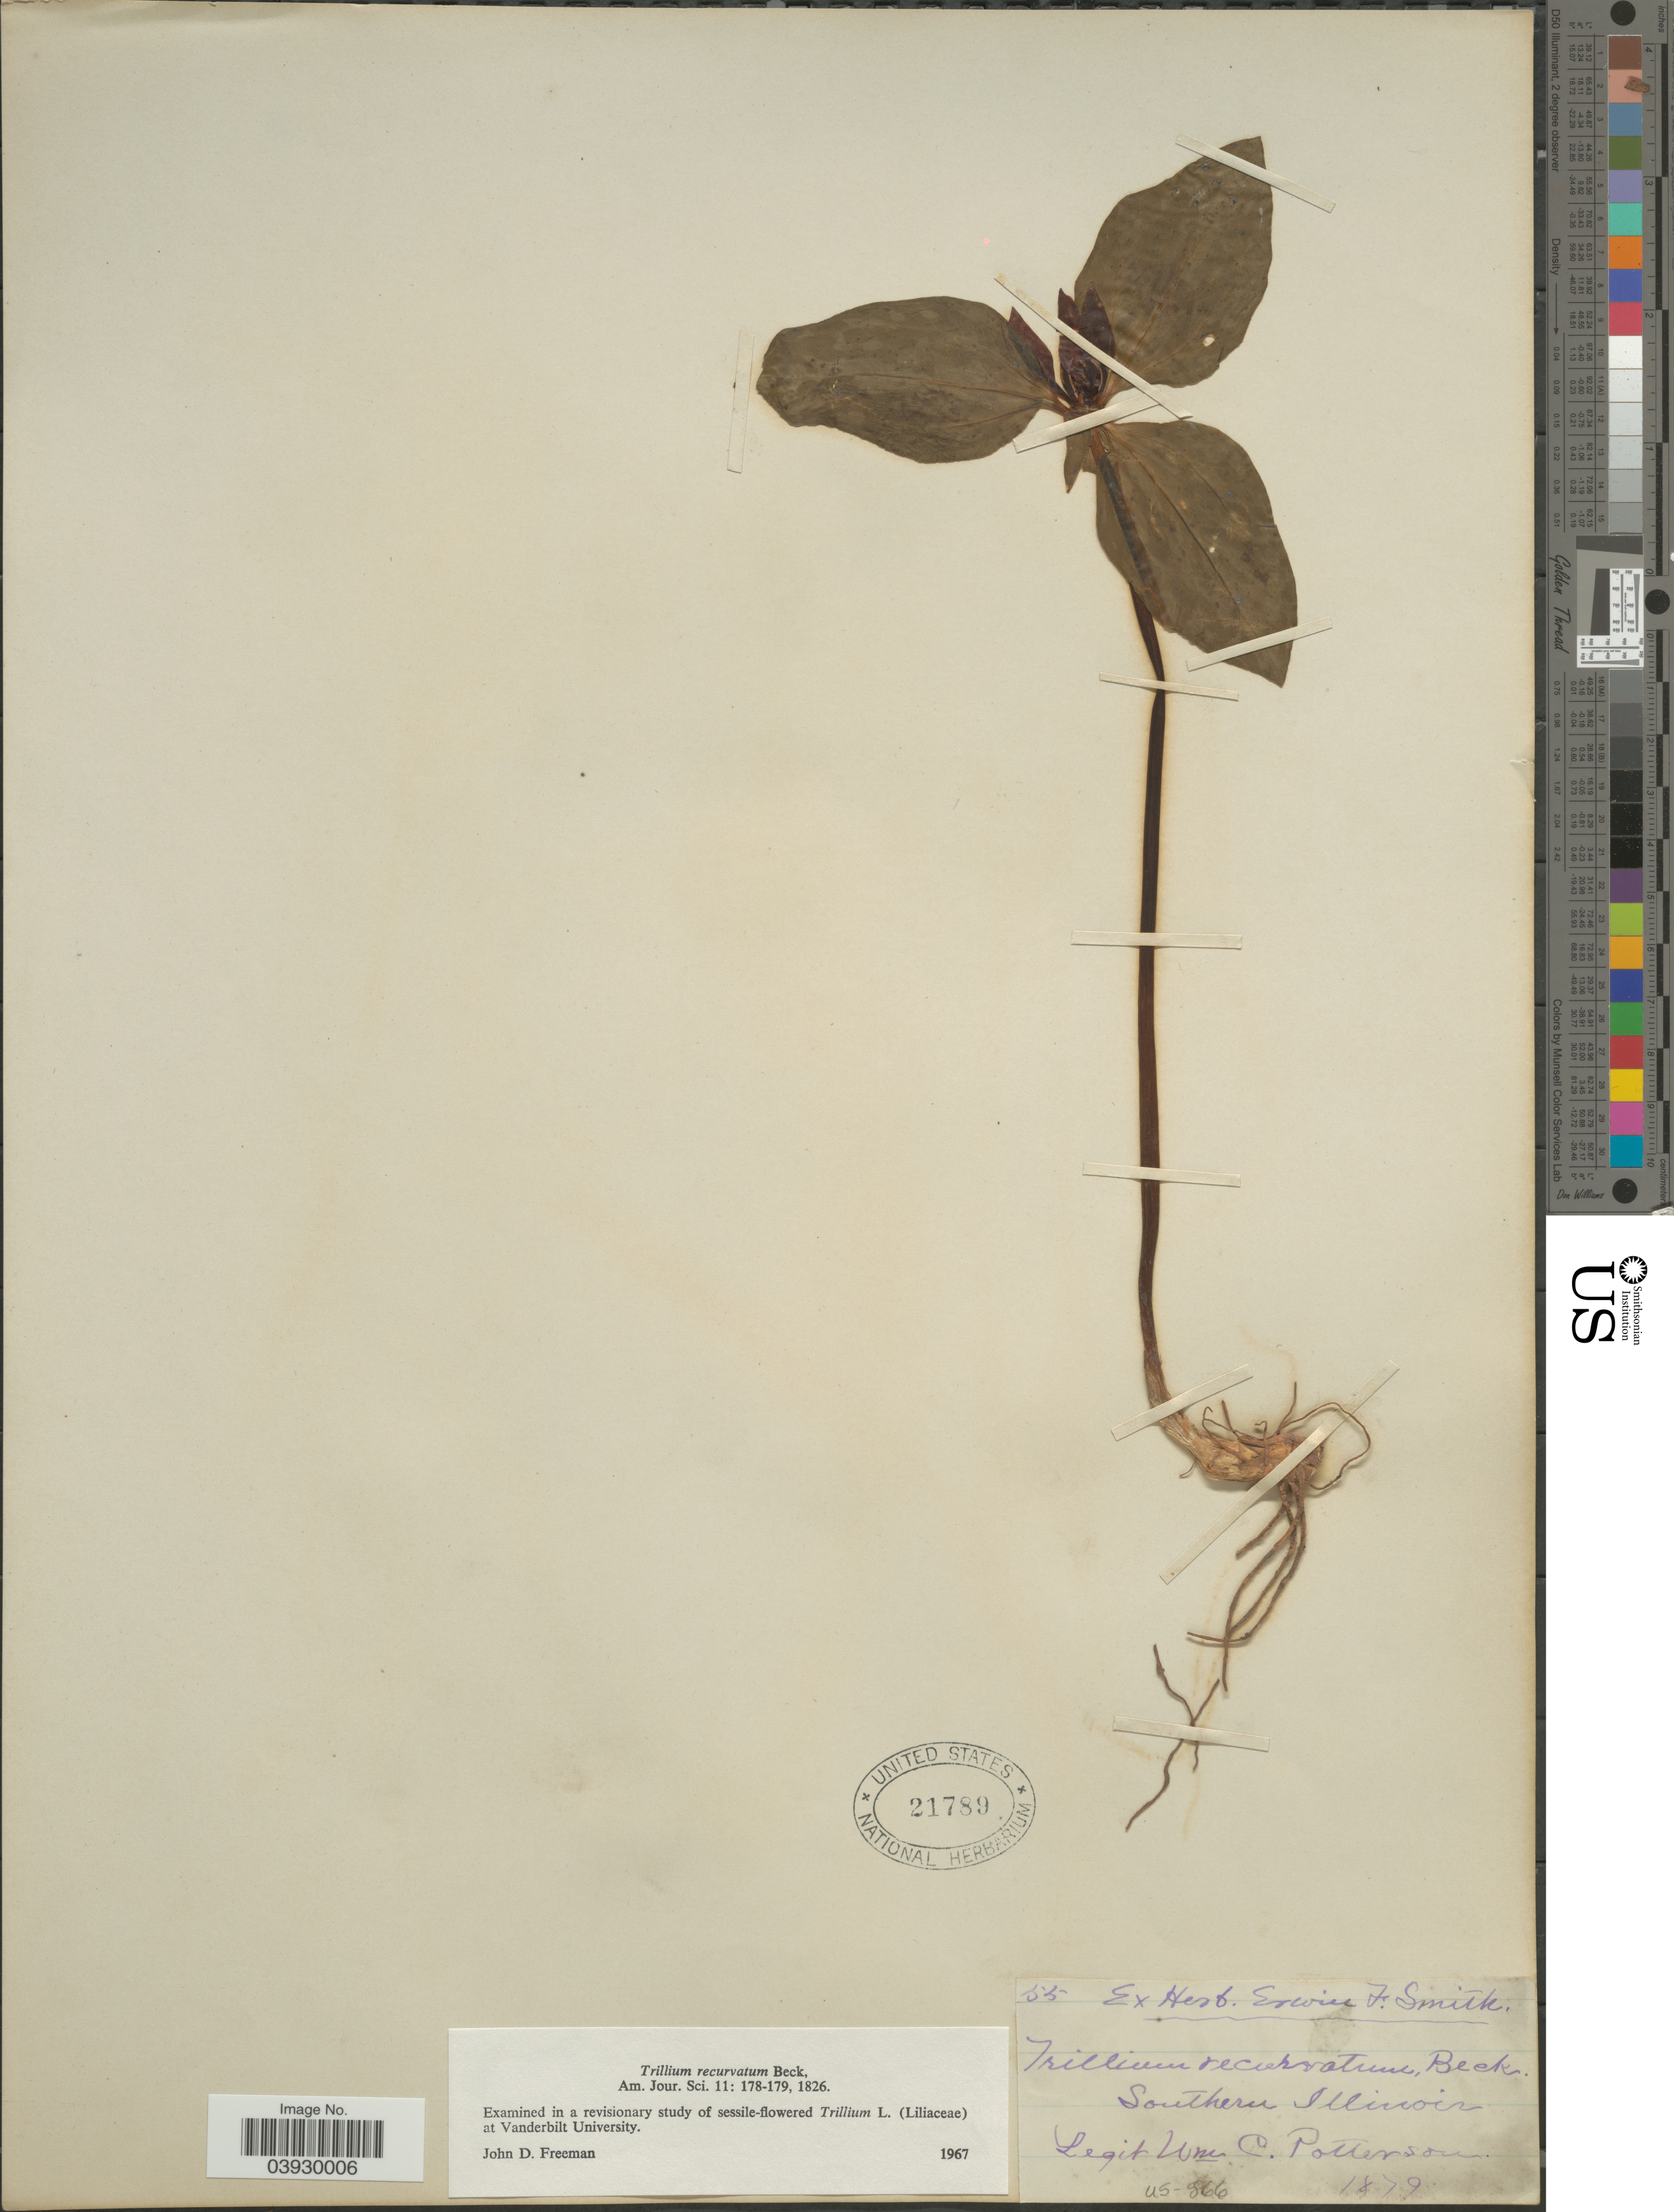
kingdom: Plantae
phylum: Tracheophyta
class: Liliopsida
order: Liliales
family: Melanthiaceae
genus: Trillium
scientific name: Trillium recurvatum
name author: L.C. Beck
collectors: W. Potterson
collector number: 55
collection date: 1879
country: United States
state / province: Illinois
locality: Southern Illinois.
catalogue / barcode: US 21789